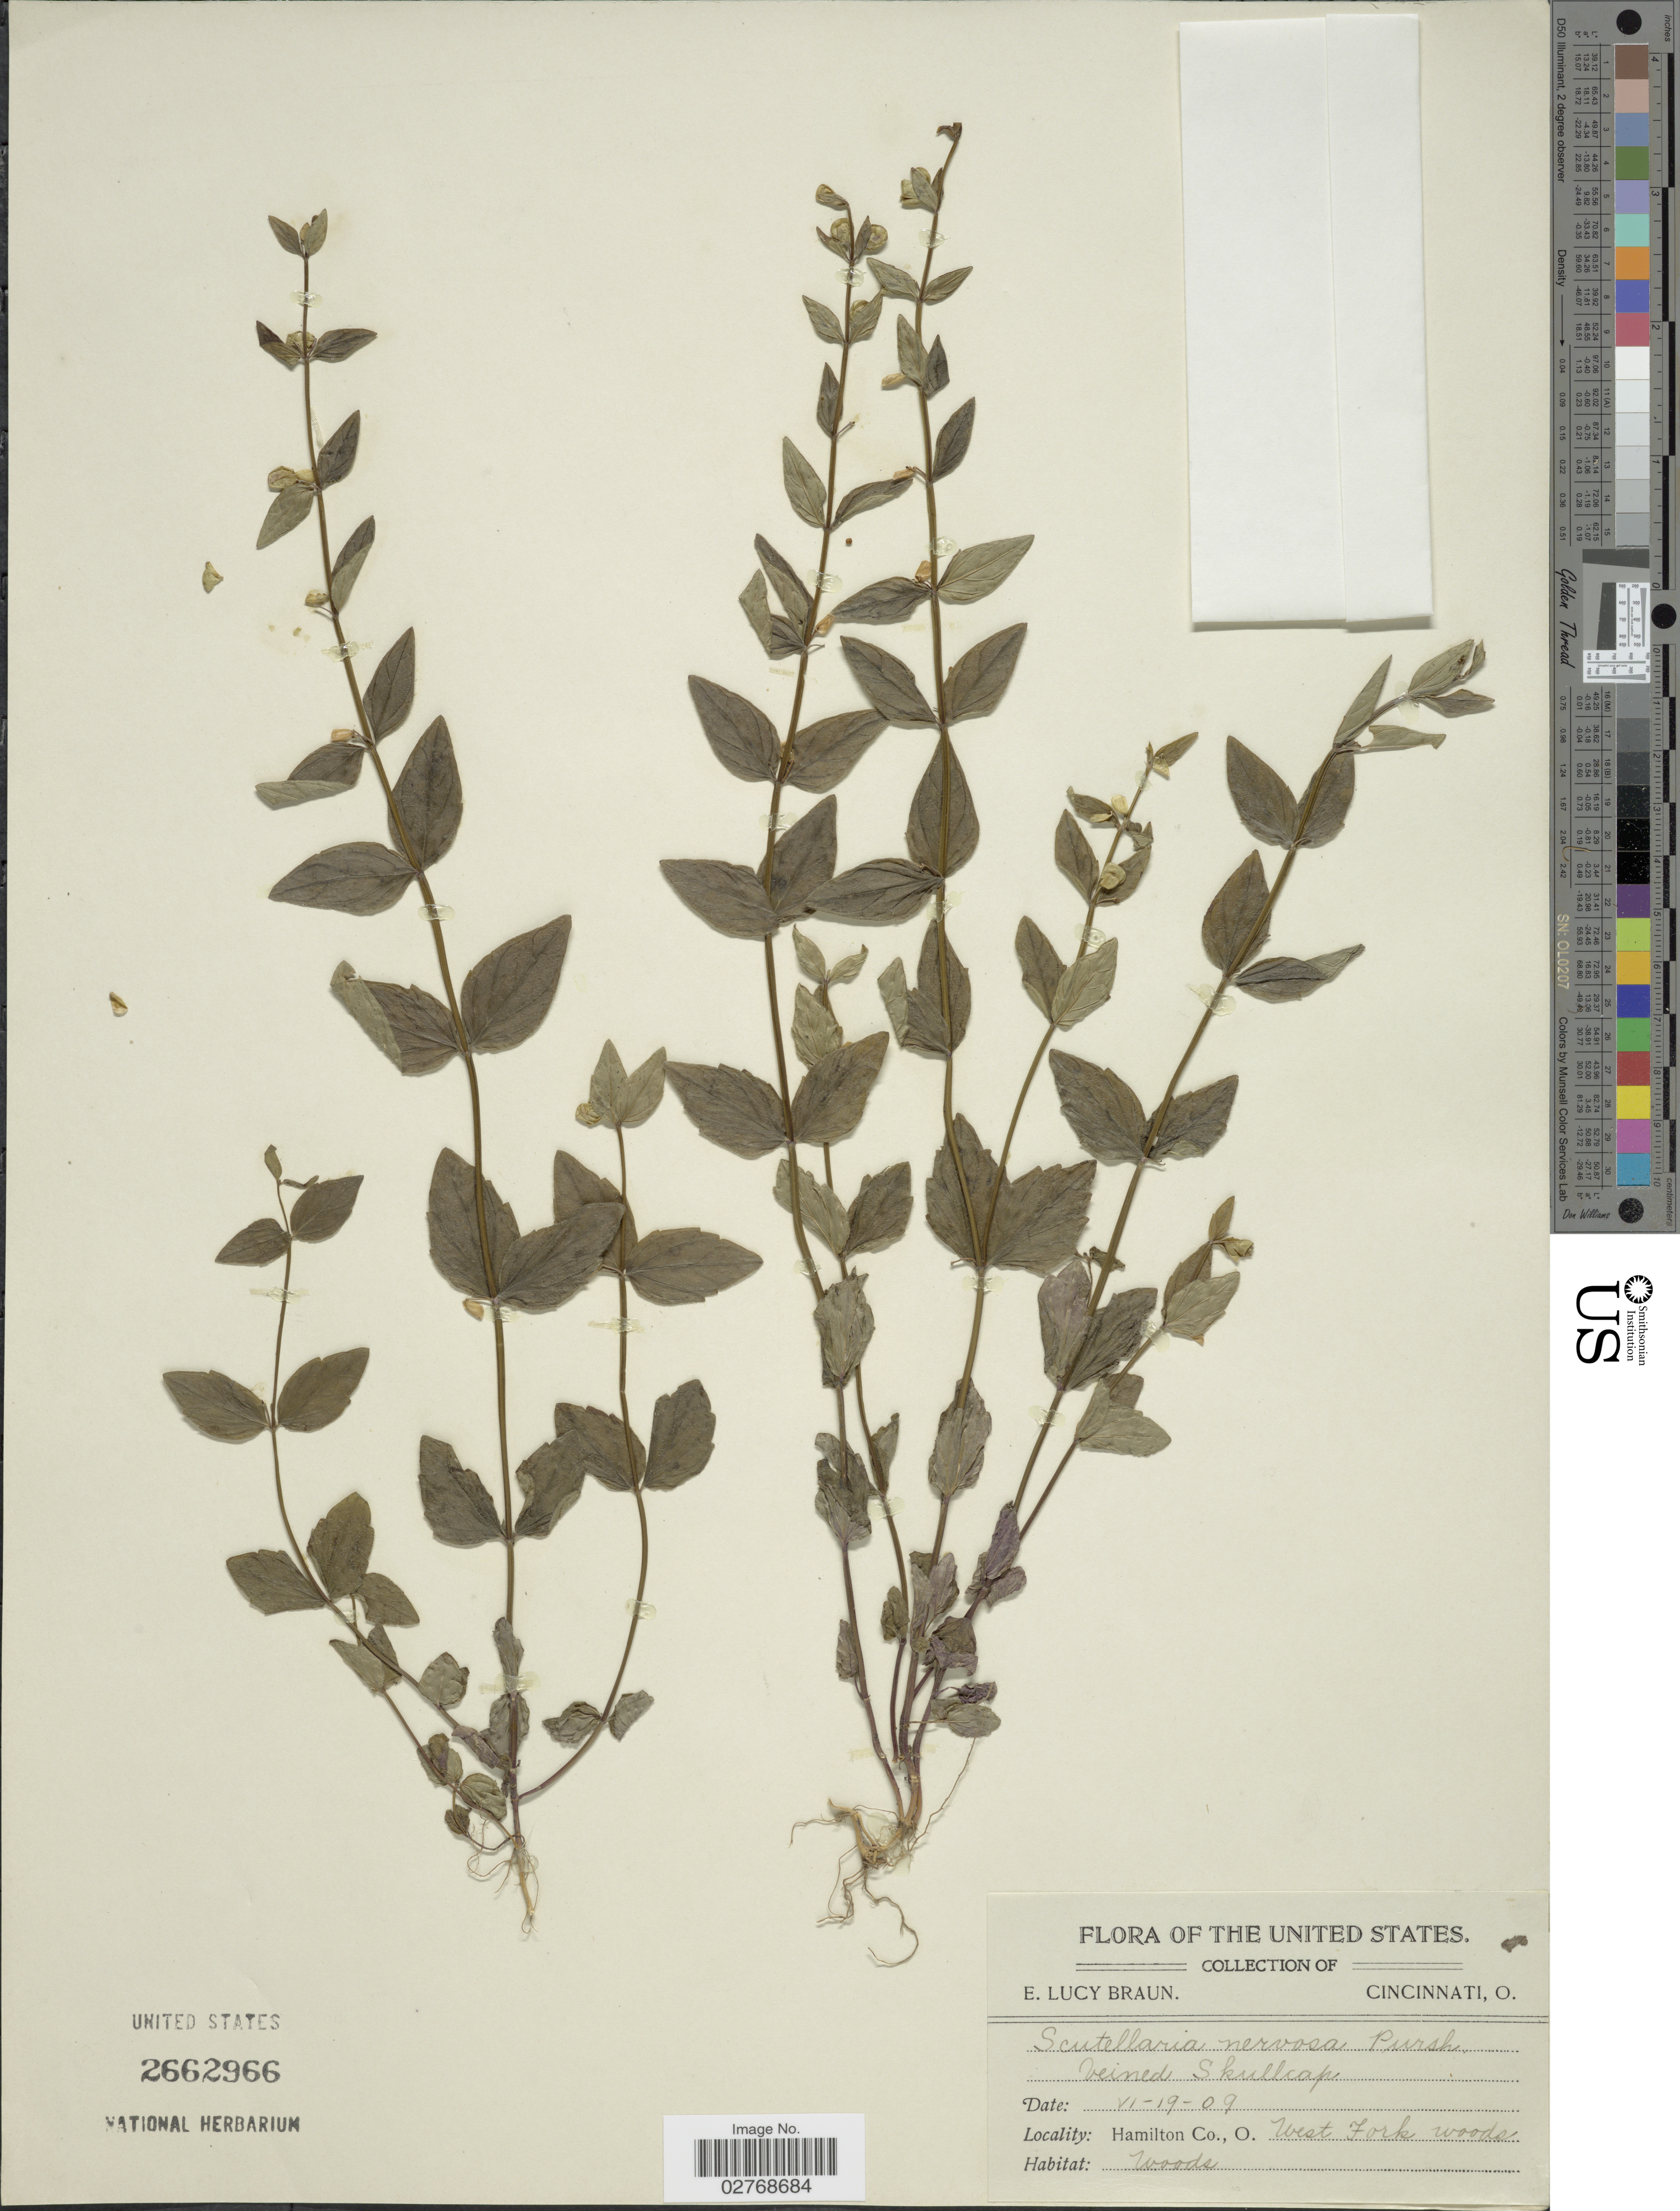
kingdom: Plantae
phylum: Tracheophyta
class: Magnoliopsida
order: Lamiales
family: Lamiaceae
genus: Scutellaria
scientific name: Scutellaria nervosa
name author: Pursh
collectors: E. L. Braun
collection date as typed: Transcribed d/m/y: 19/6/9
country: United States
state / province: Ohio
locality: Hamilton Co., West Fork woods.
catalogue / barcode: US 2662966